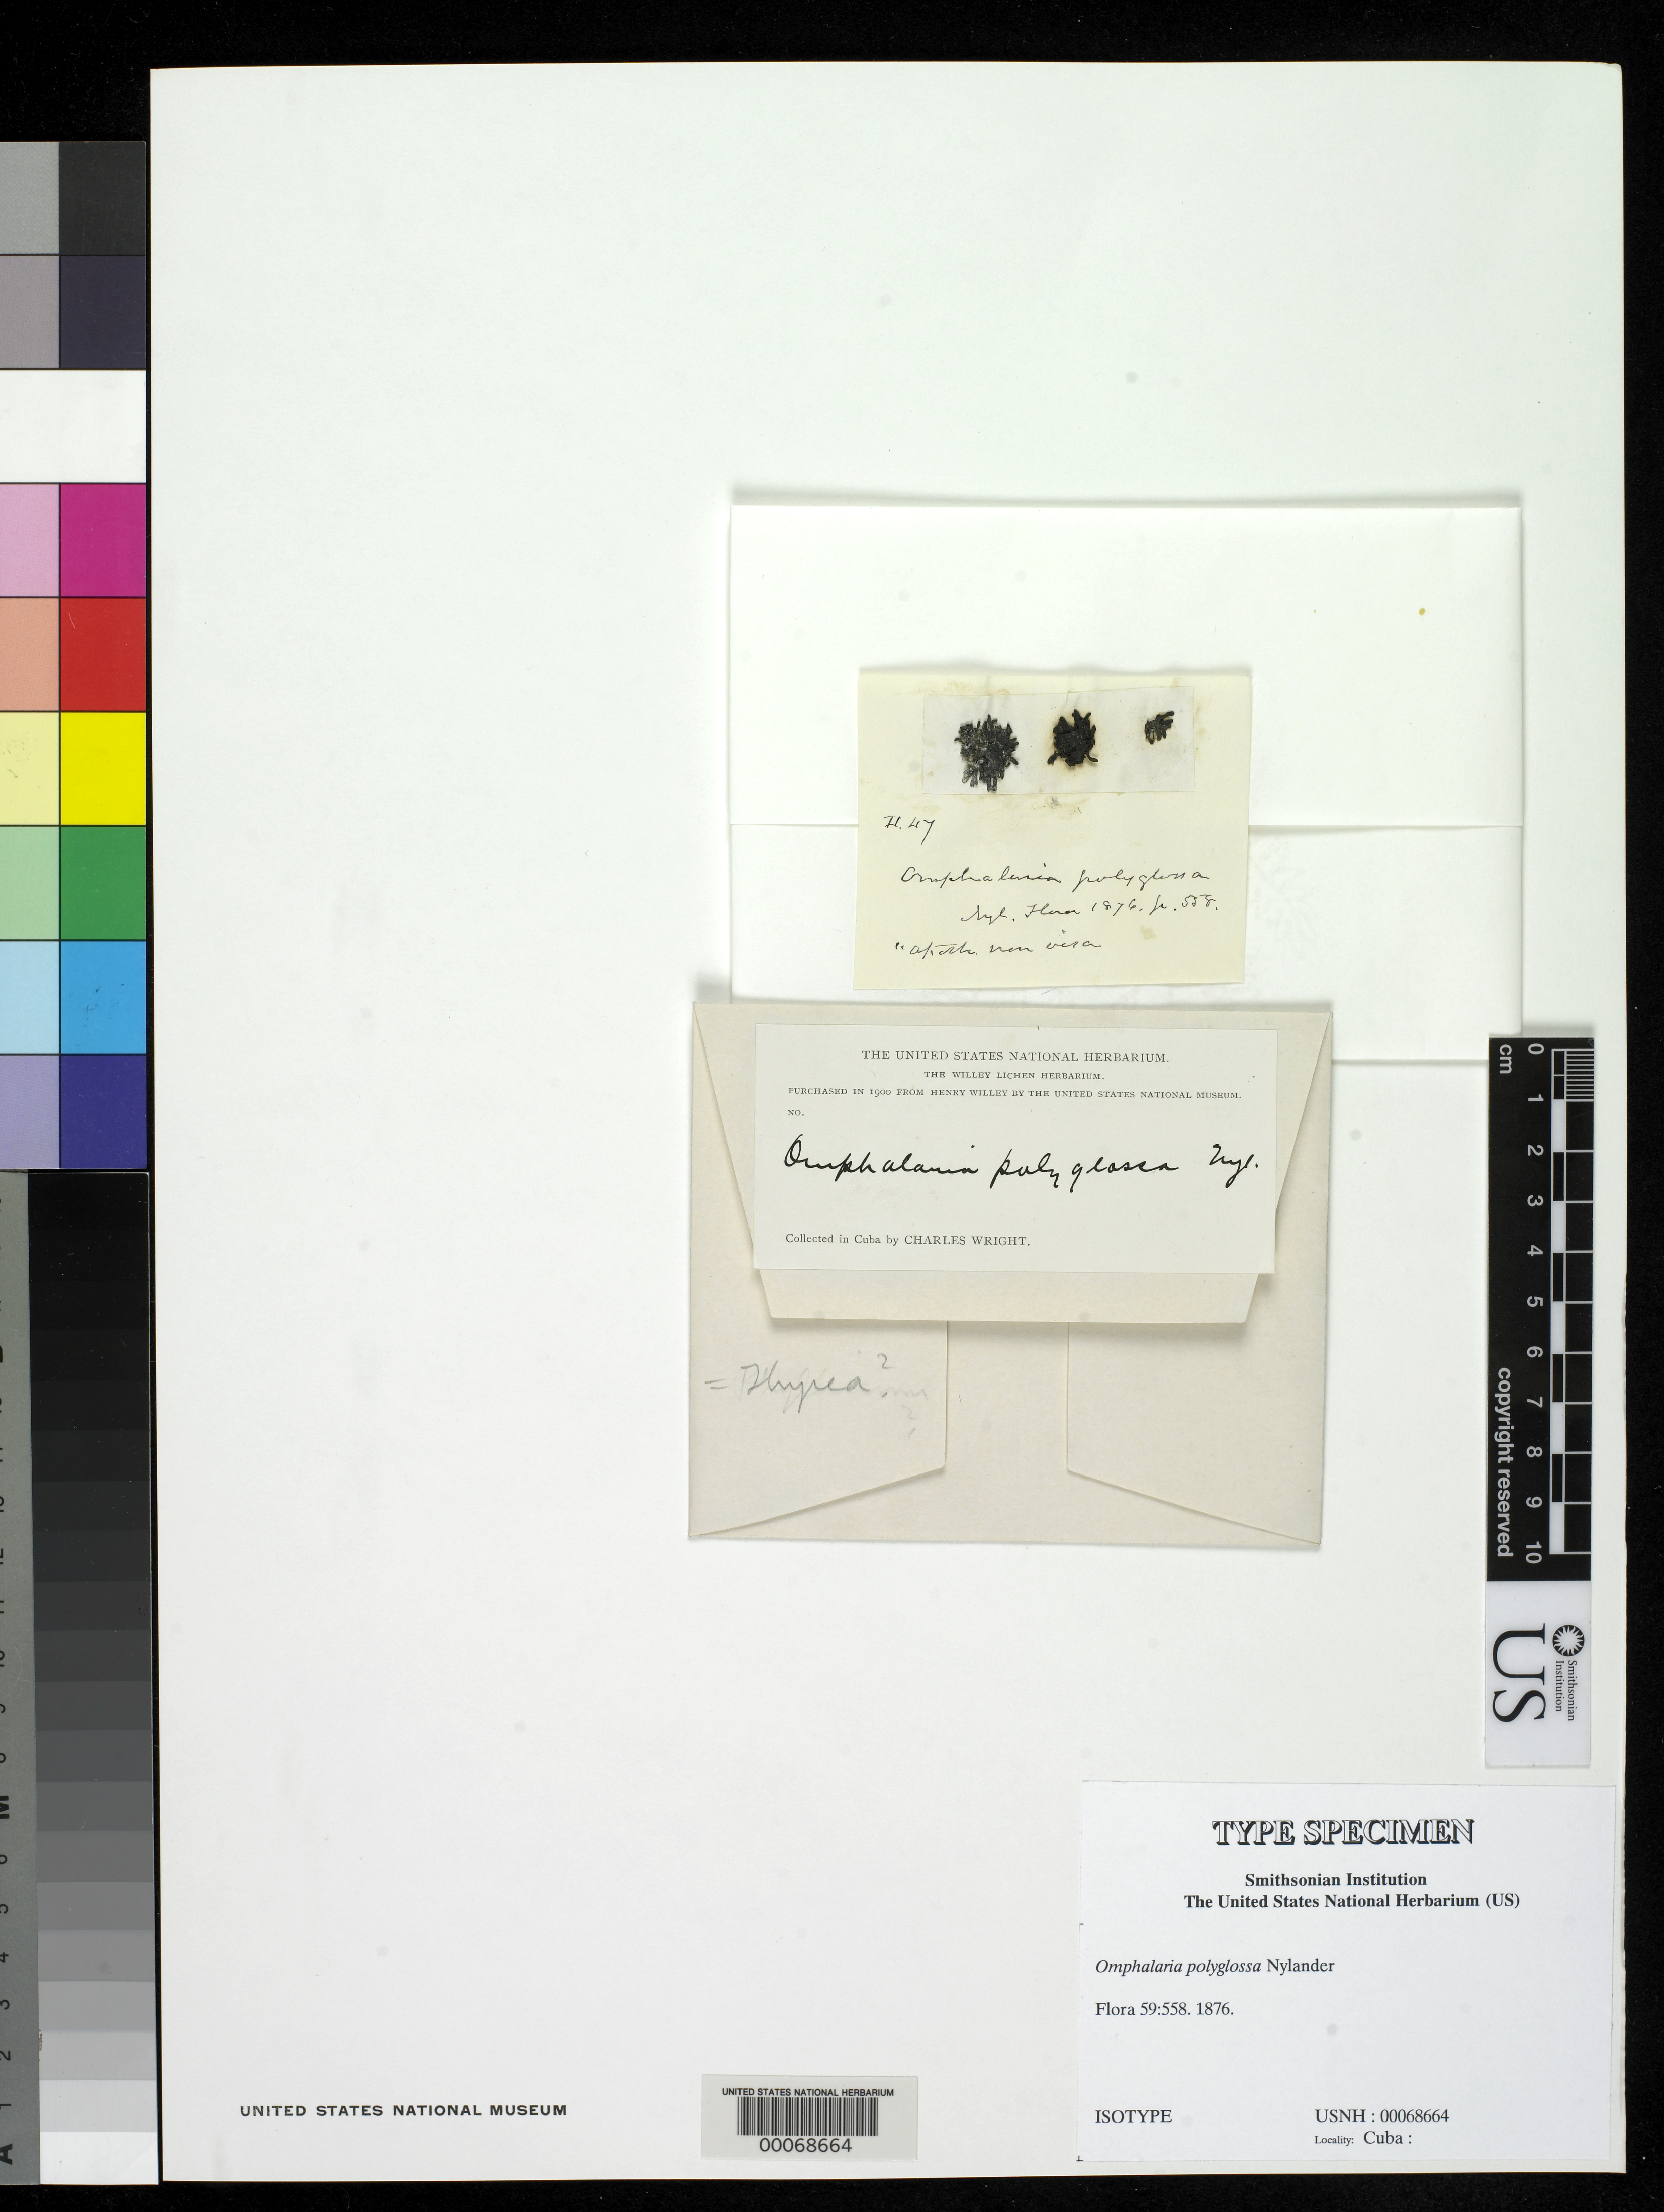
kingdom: Fungi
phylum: Ascomycota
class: Lichinomycetes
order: Lichinales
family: Lichinaceae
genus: Omphalaria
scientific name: Omphalaria polyglossa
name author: Nyl.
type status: Isotype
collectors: C. Wright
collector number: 47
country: Cuba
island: Greater Antilles